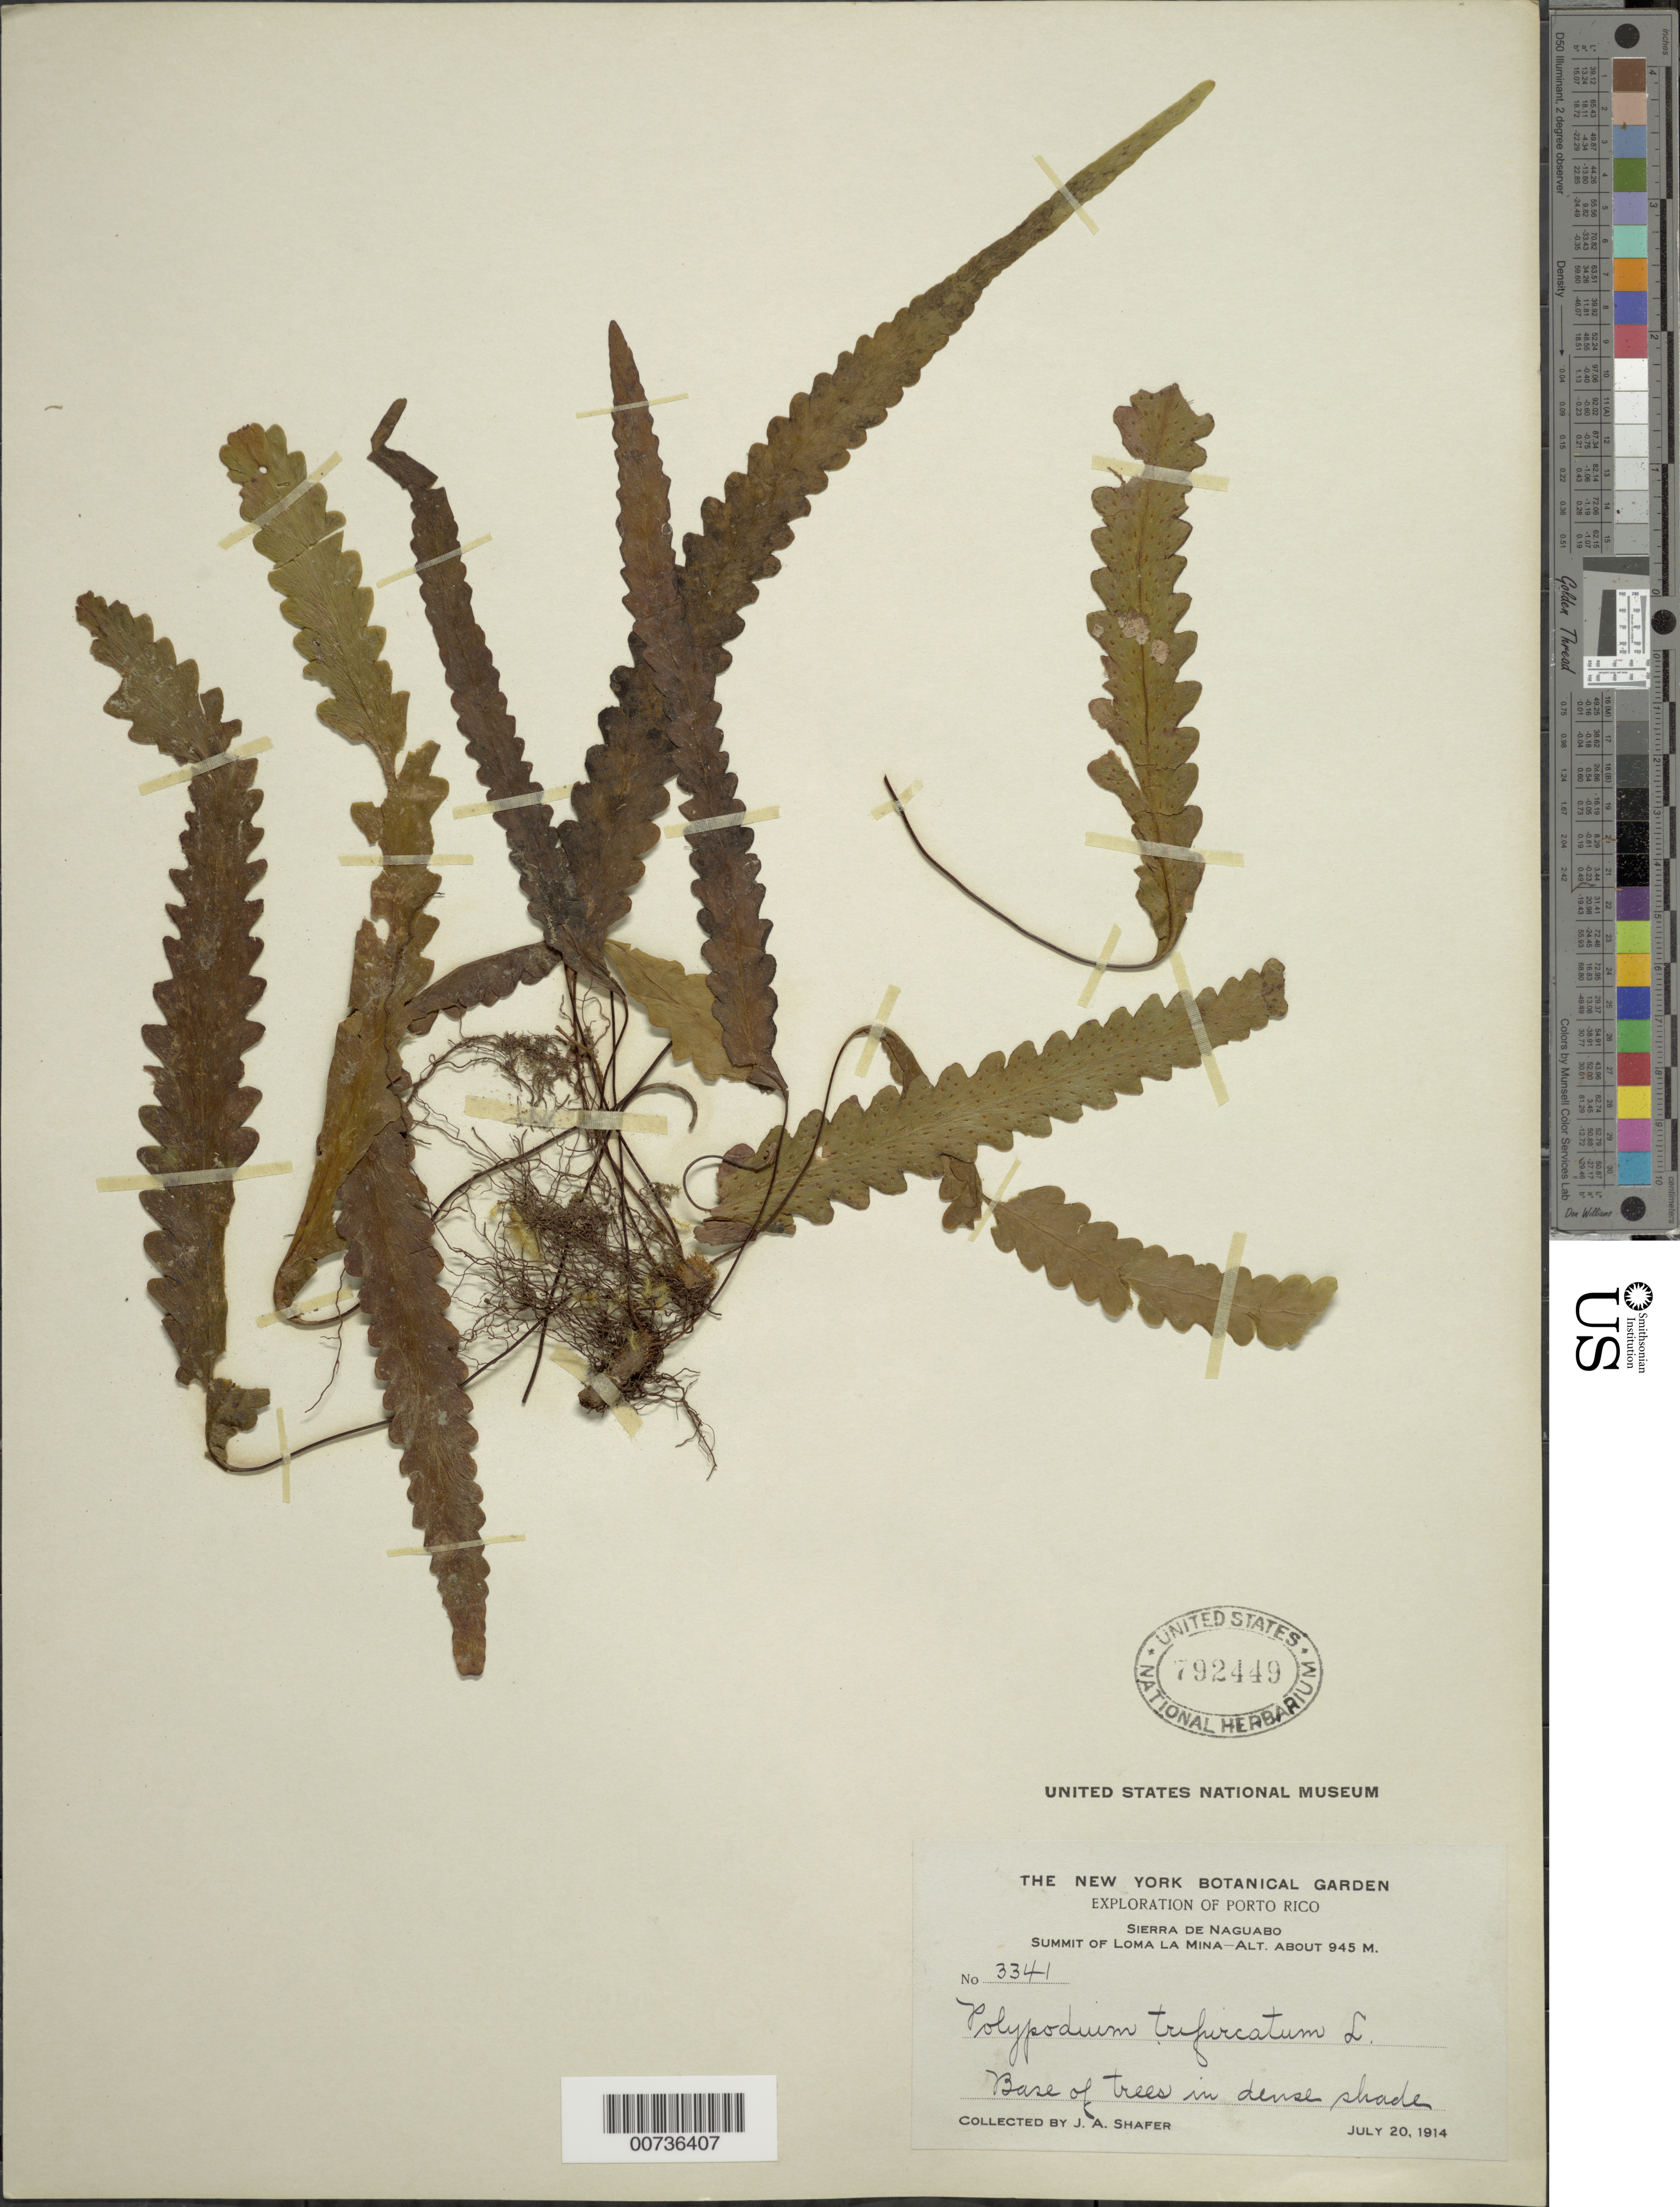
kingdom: Plantae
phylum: Tracheophyta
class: Polypodiopsida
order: Polypodiales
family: Polypodiaceae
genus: Enterosora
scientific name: Enterosora trifurcata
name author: (L.) L.E. Bishop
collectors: J. A. Shafer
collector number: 3341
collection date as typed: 20 Jul 1914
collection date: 1914-07-20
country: Puerto Rico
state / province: Naguabo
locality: Sierra de Naguabo, summit of Loma La Mina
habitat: Base of trees in dense shade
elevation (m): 945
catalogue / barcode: US 792449